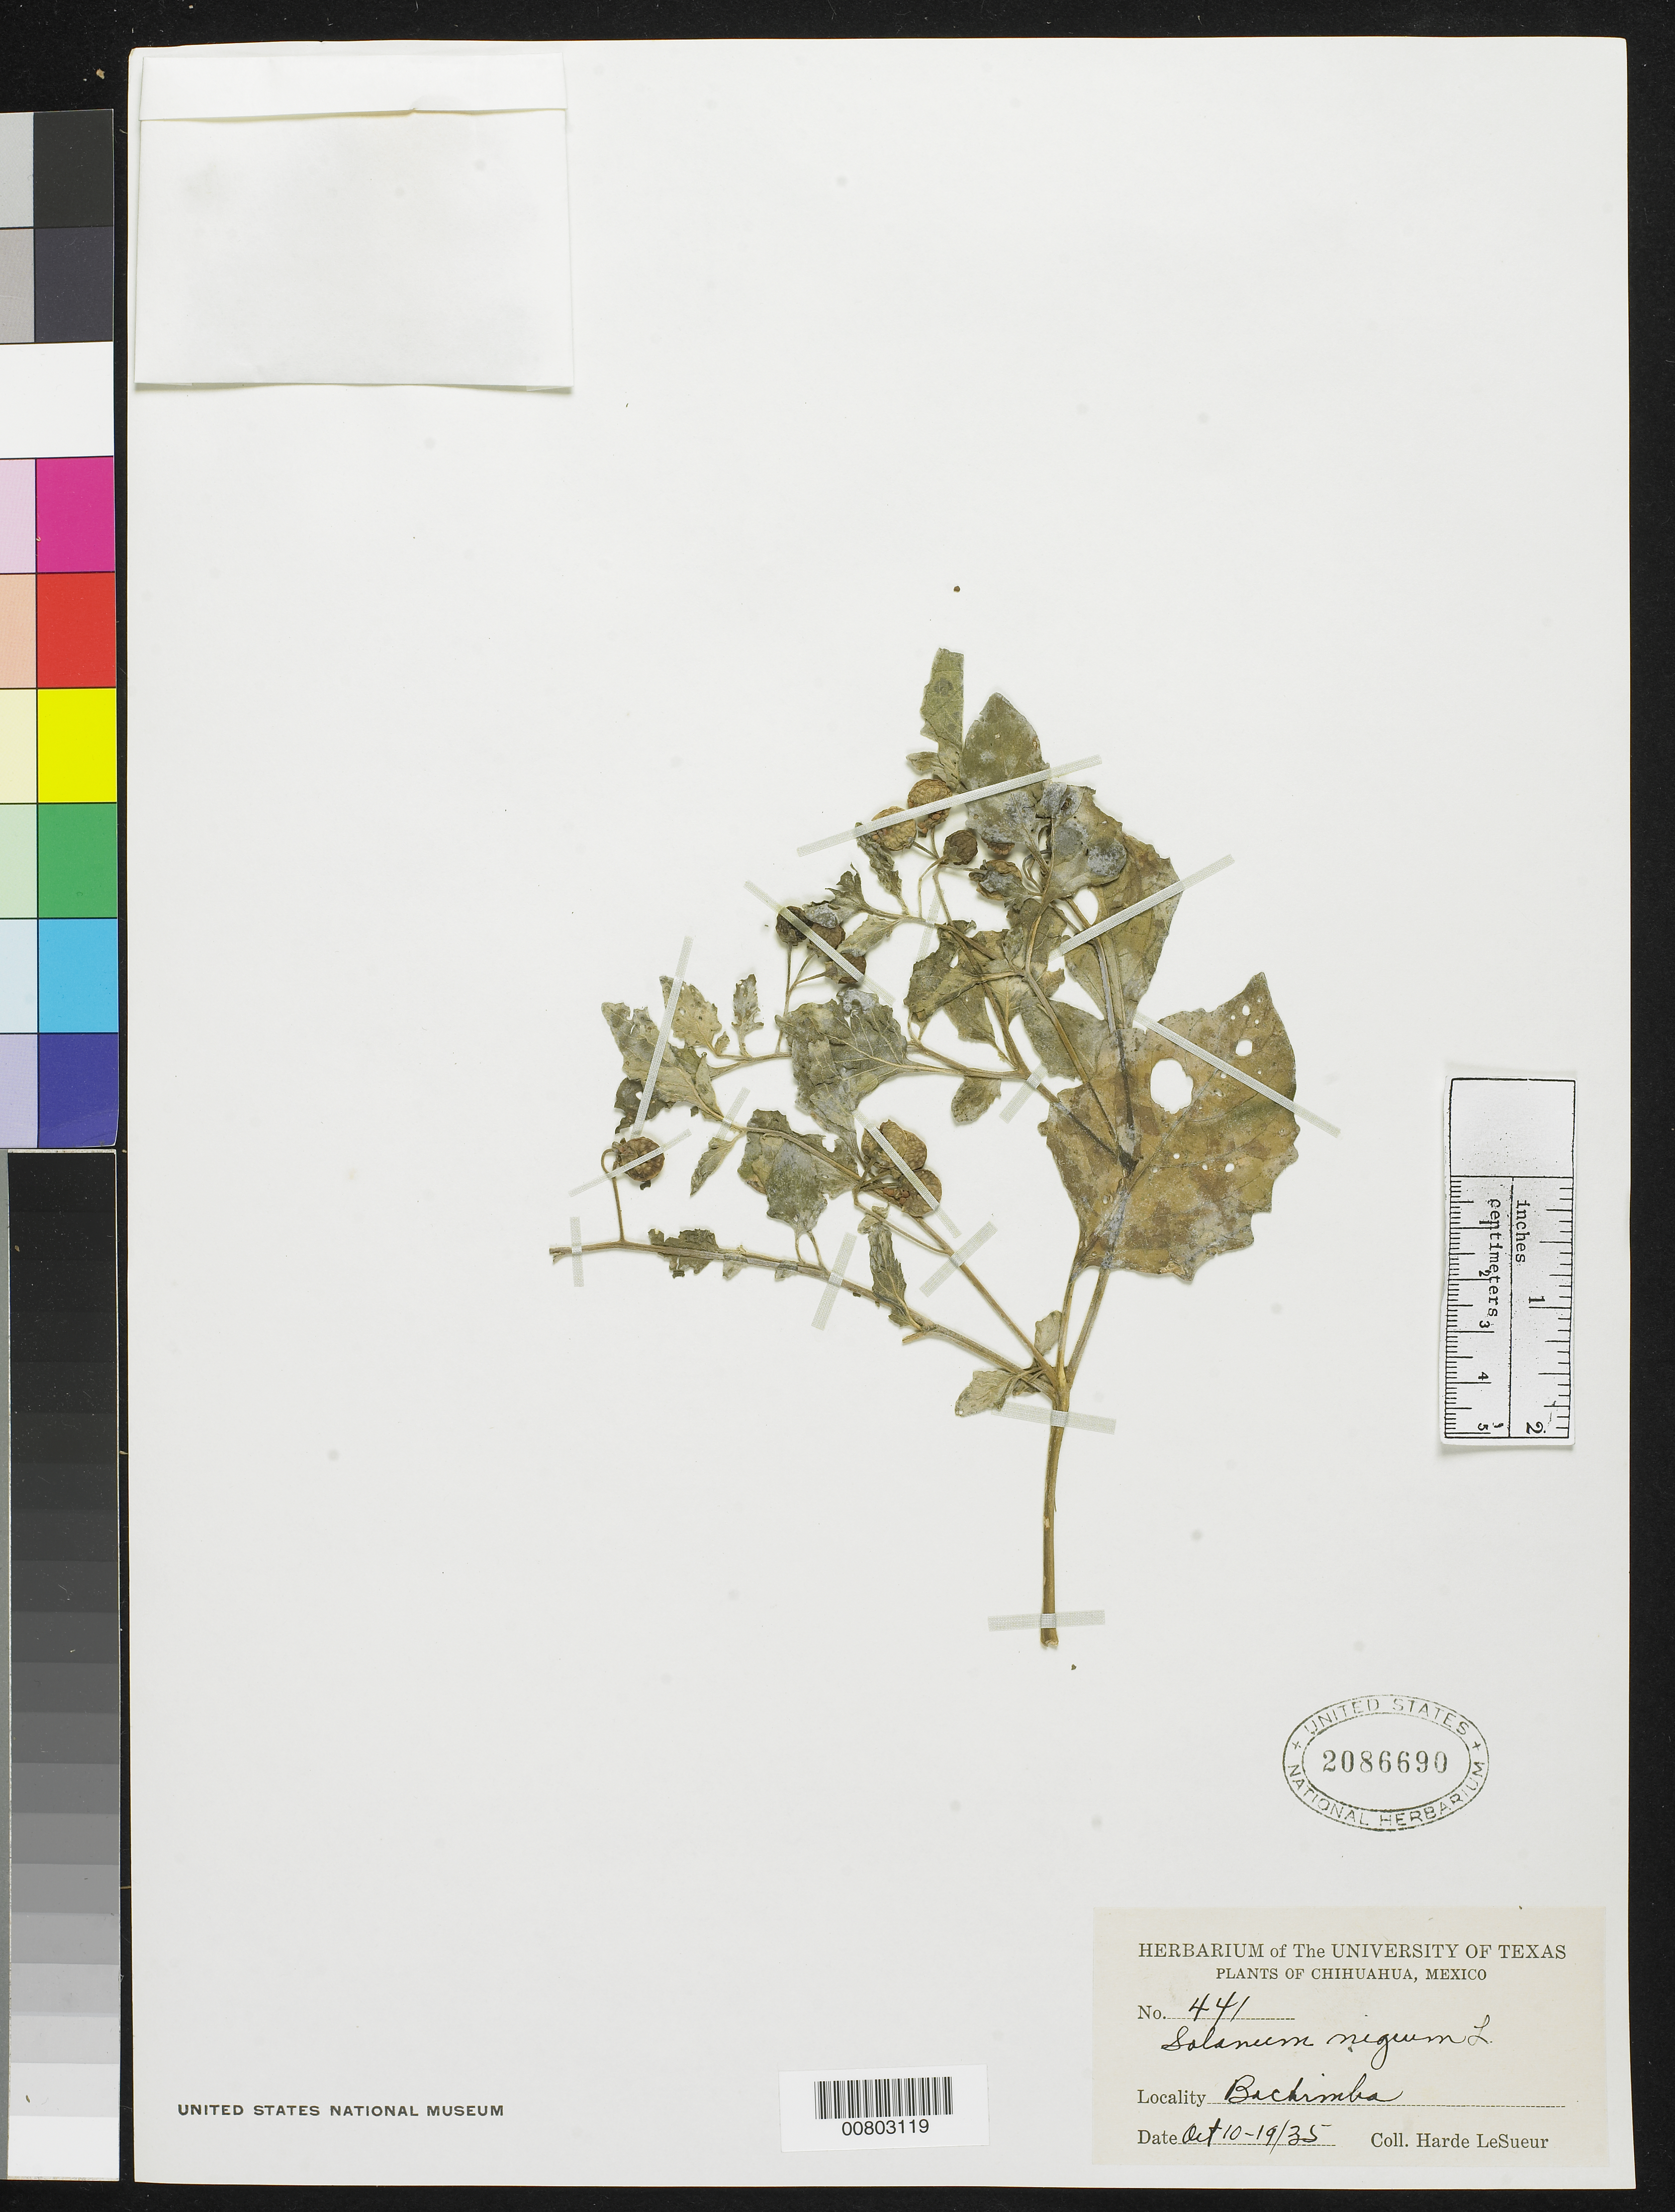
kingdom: Plantae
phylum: Tracheophyta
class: Magnoliopsida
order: Solanales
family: Solanaceae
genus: Solanum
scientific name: Solanum douglasii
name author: Dunal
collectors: D. H. LeSueur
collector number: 441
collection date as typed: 10 Oct 1935 to 19 Oct 1935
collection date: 1935-10-10/1935-10-19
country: Mexico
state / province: Chihuahua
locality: Bachimba, Chihuahua.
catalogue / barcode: US 2086690